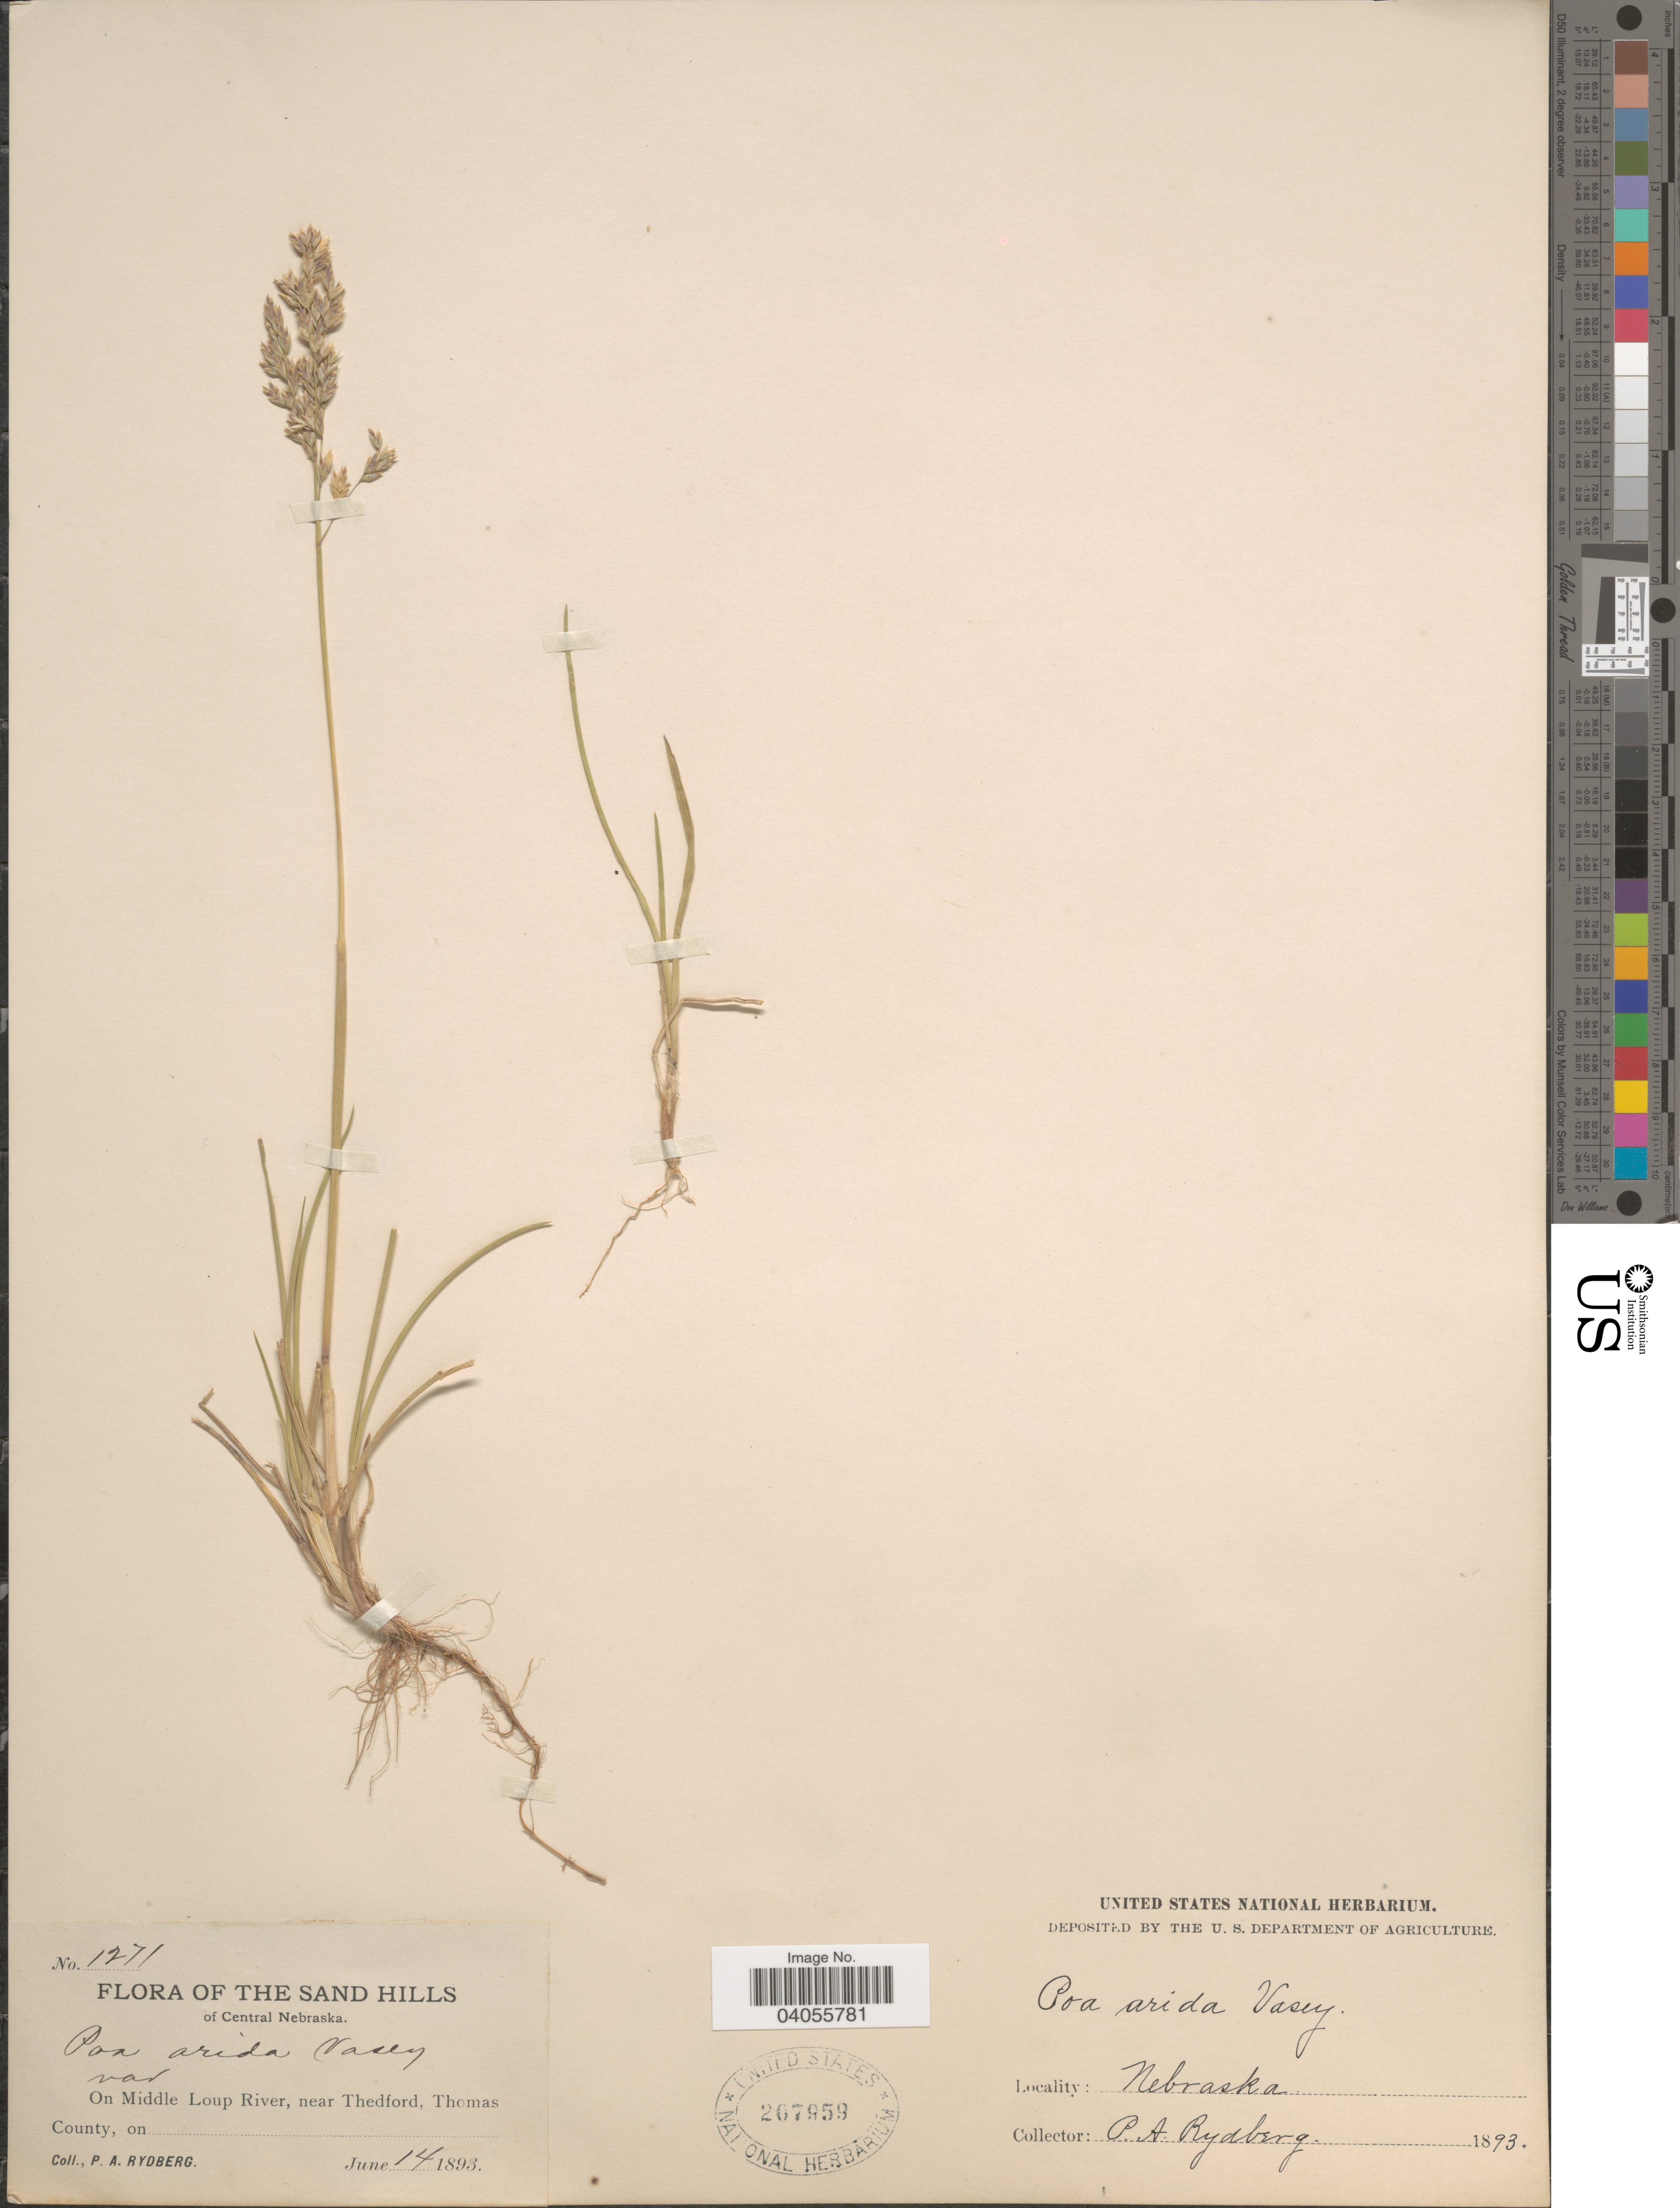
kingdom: Plantae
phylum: Tracheophyta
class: Liliopsida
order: Poales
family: Poaceae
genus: Poa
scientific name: Poa arida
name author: Vasey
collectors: P. A. Rydberg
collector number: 1271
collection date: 1893-06-14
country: United States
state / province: Nebraska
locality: Sand Hills of Central Nebraska. On Middle Loup River, near Thedford, Thomas County.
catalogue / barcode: US 207953